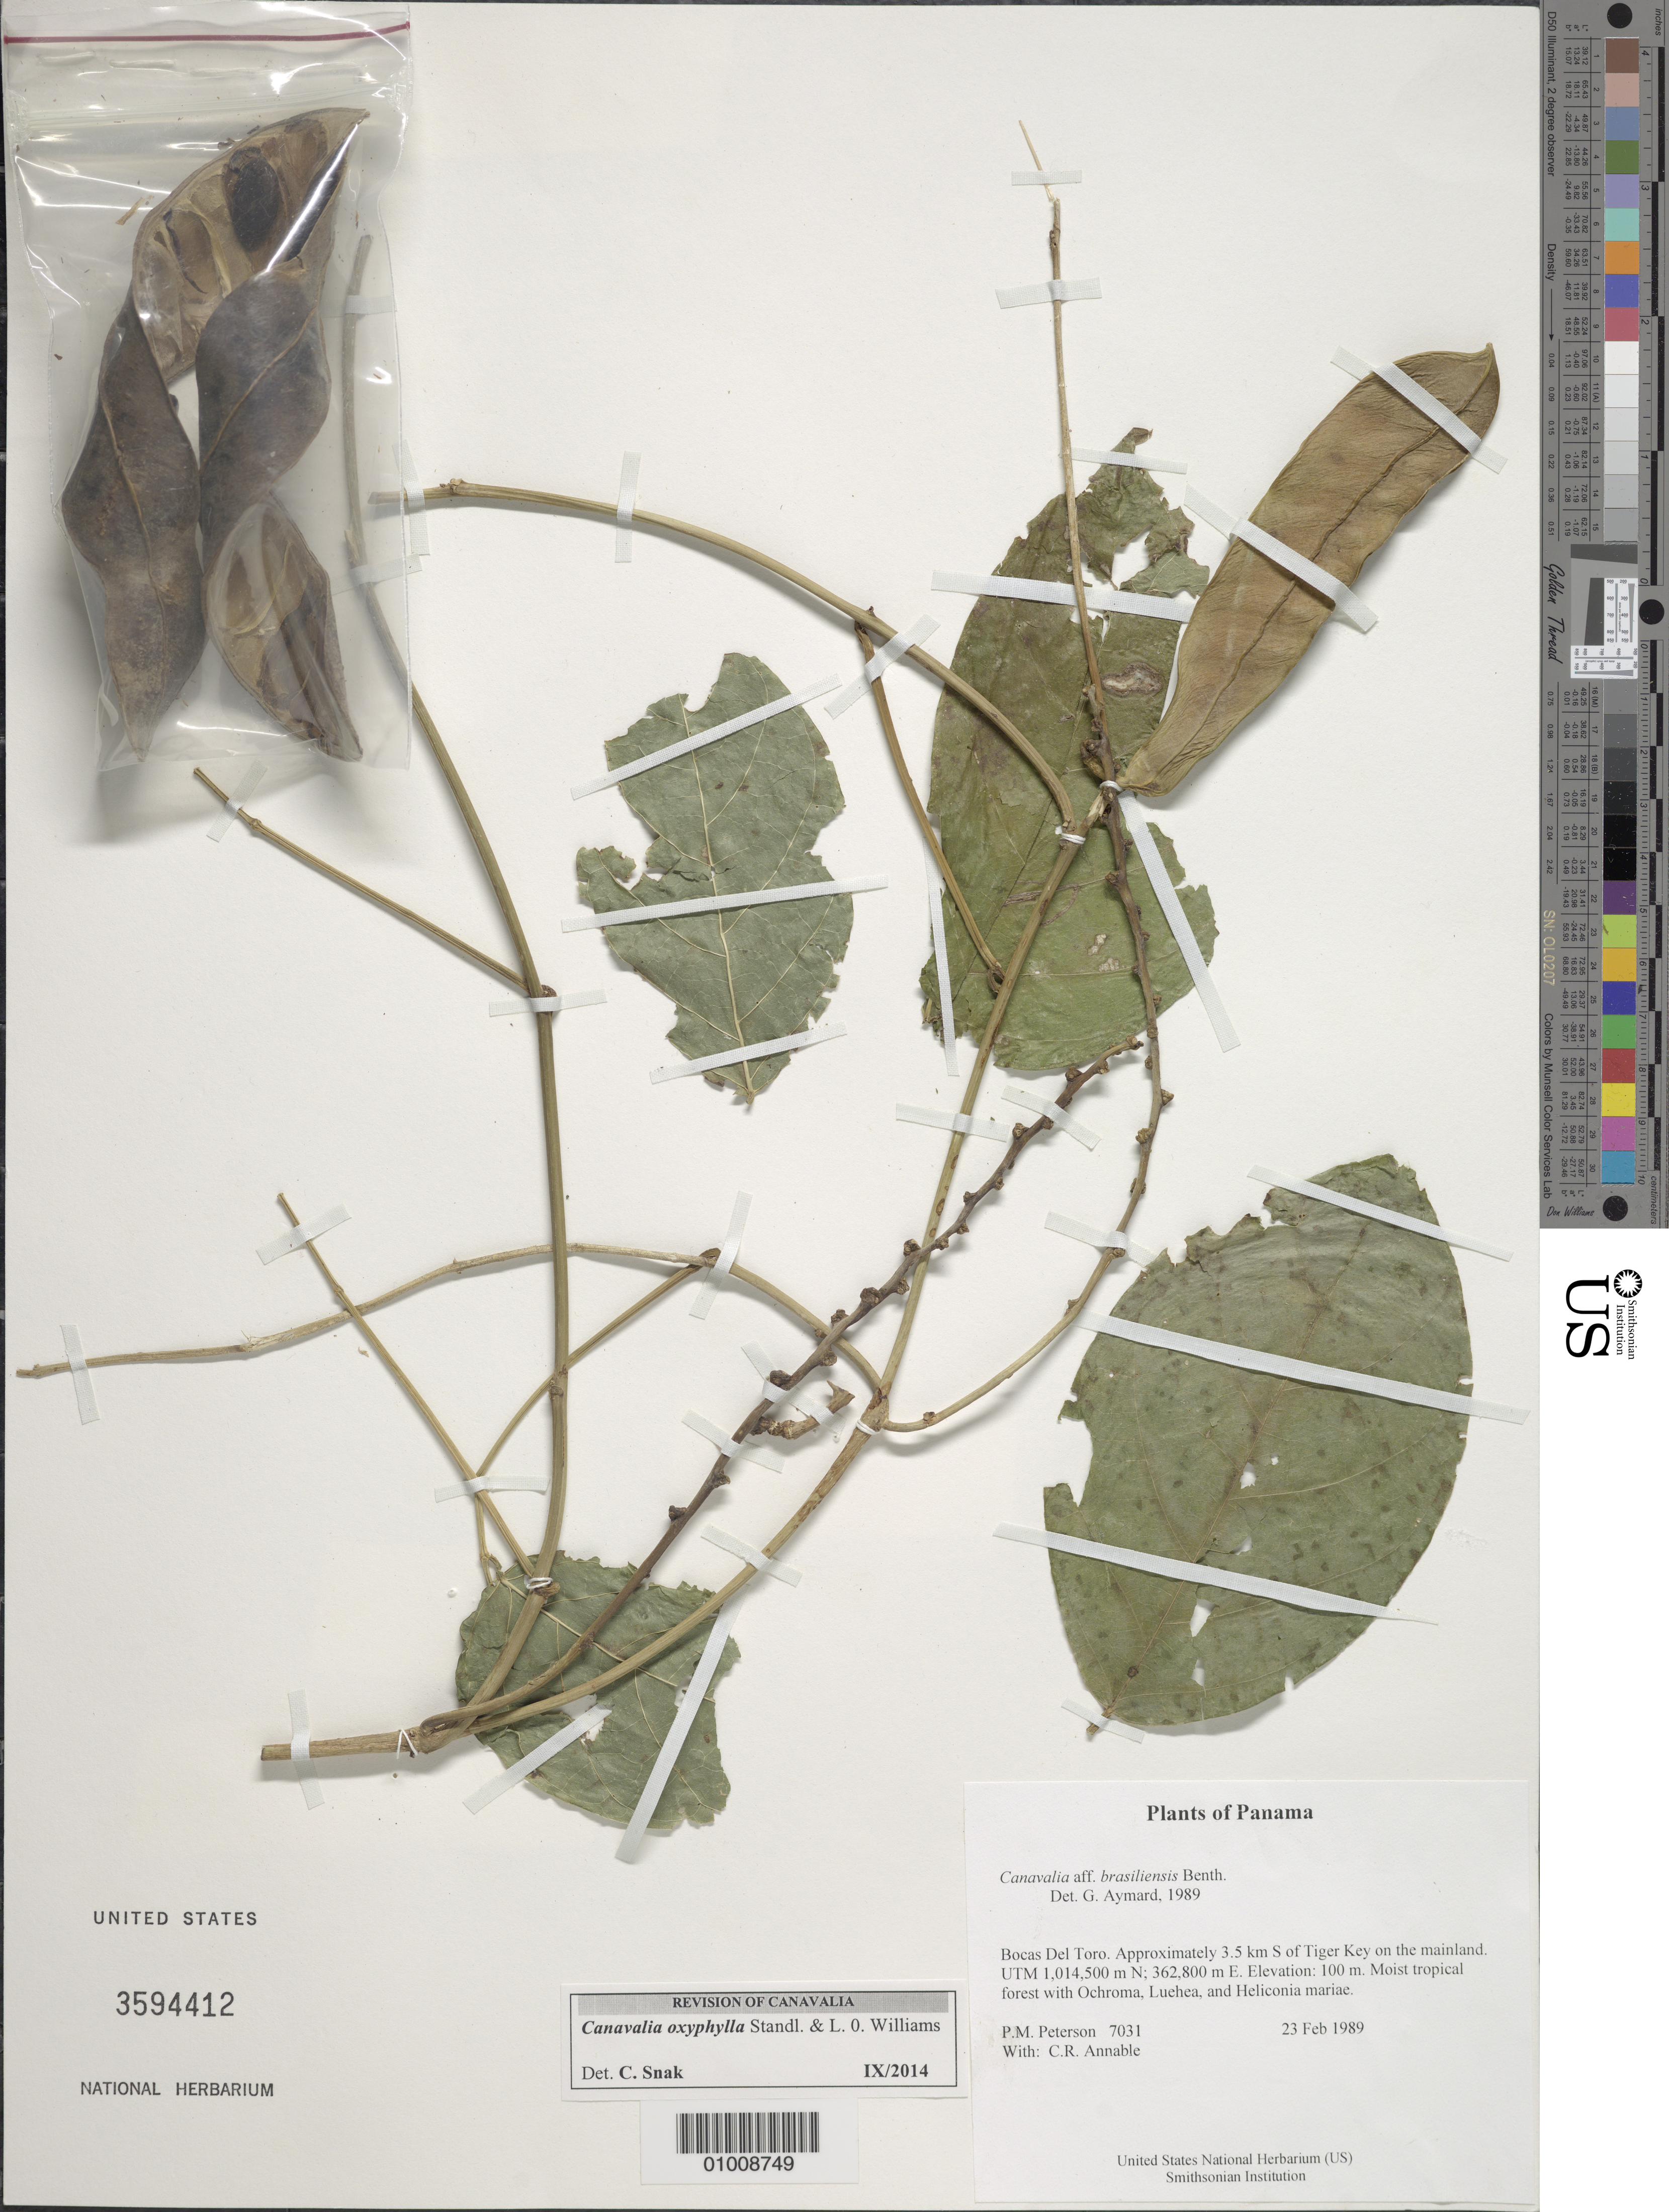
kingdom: Plantae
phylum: Tracheophyta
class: Magnoliopsida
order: Fabales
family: Fabaceae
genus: Canavalia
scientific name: Canavalia oxyphylla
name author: Standl. & L.O. Williams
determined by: Snak, C.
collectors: P. M. Peterson & C. R. Annable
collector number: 07031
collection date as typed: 23 Feb 1989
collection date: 1989-02-23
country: Panama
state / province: Bocas del Toro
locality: Approximately 3.5 km S of Tiger Key on the mainland. UTM 1,014,500 m N; 362,800 m E.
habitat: Moist tropical forest with Ochroma, Luehea, and Heliconia mariae.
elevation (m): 100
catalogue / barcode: US 3594412